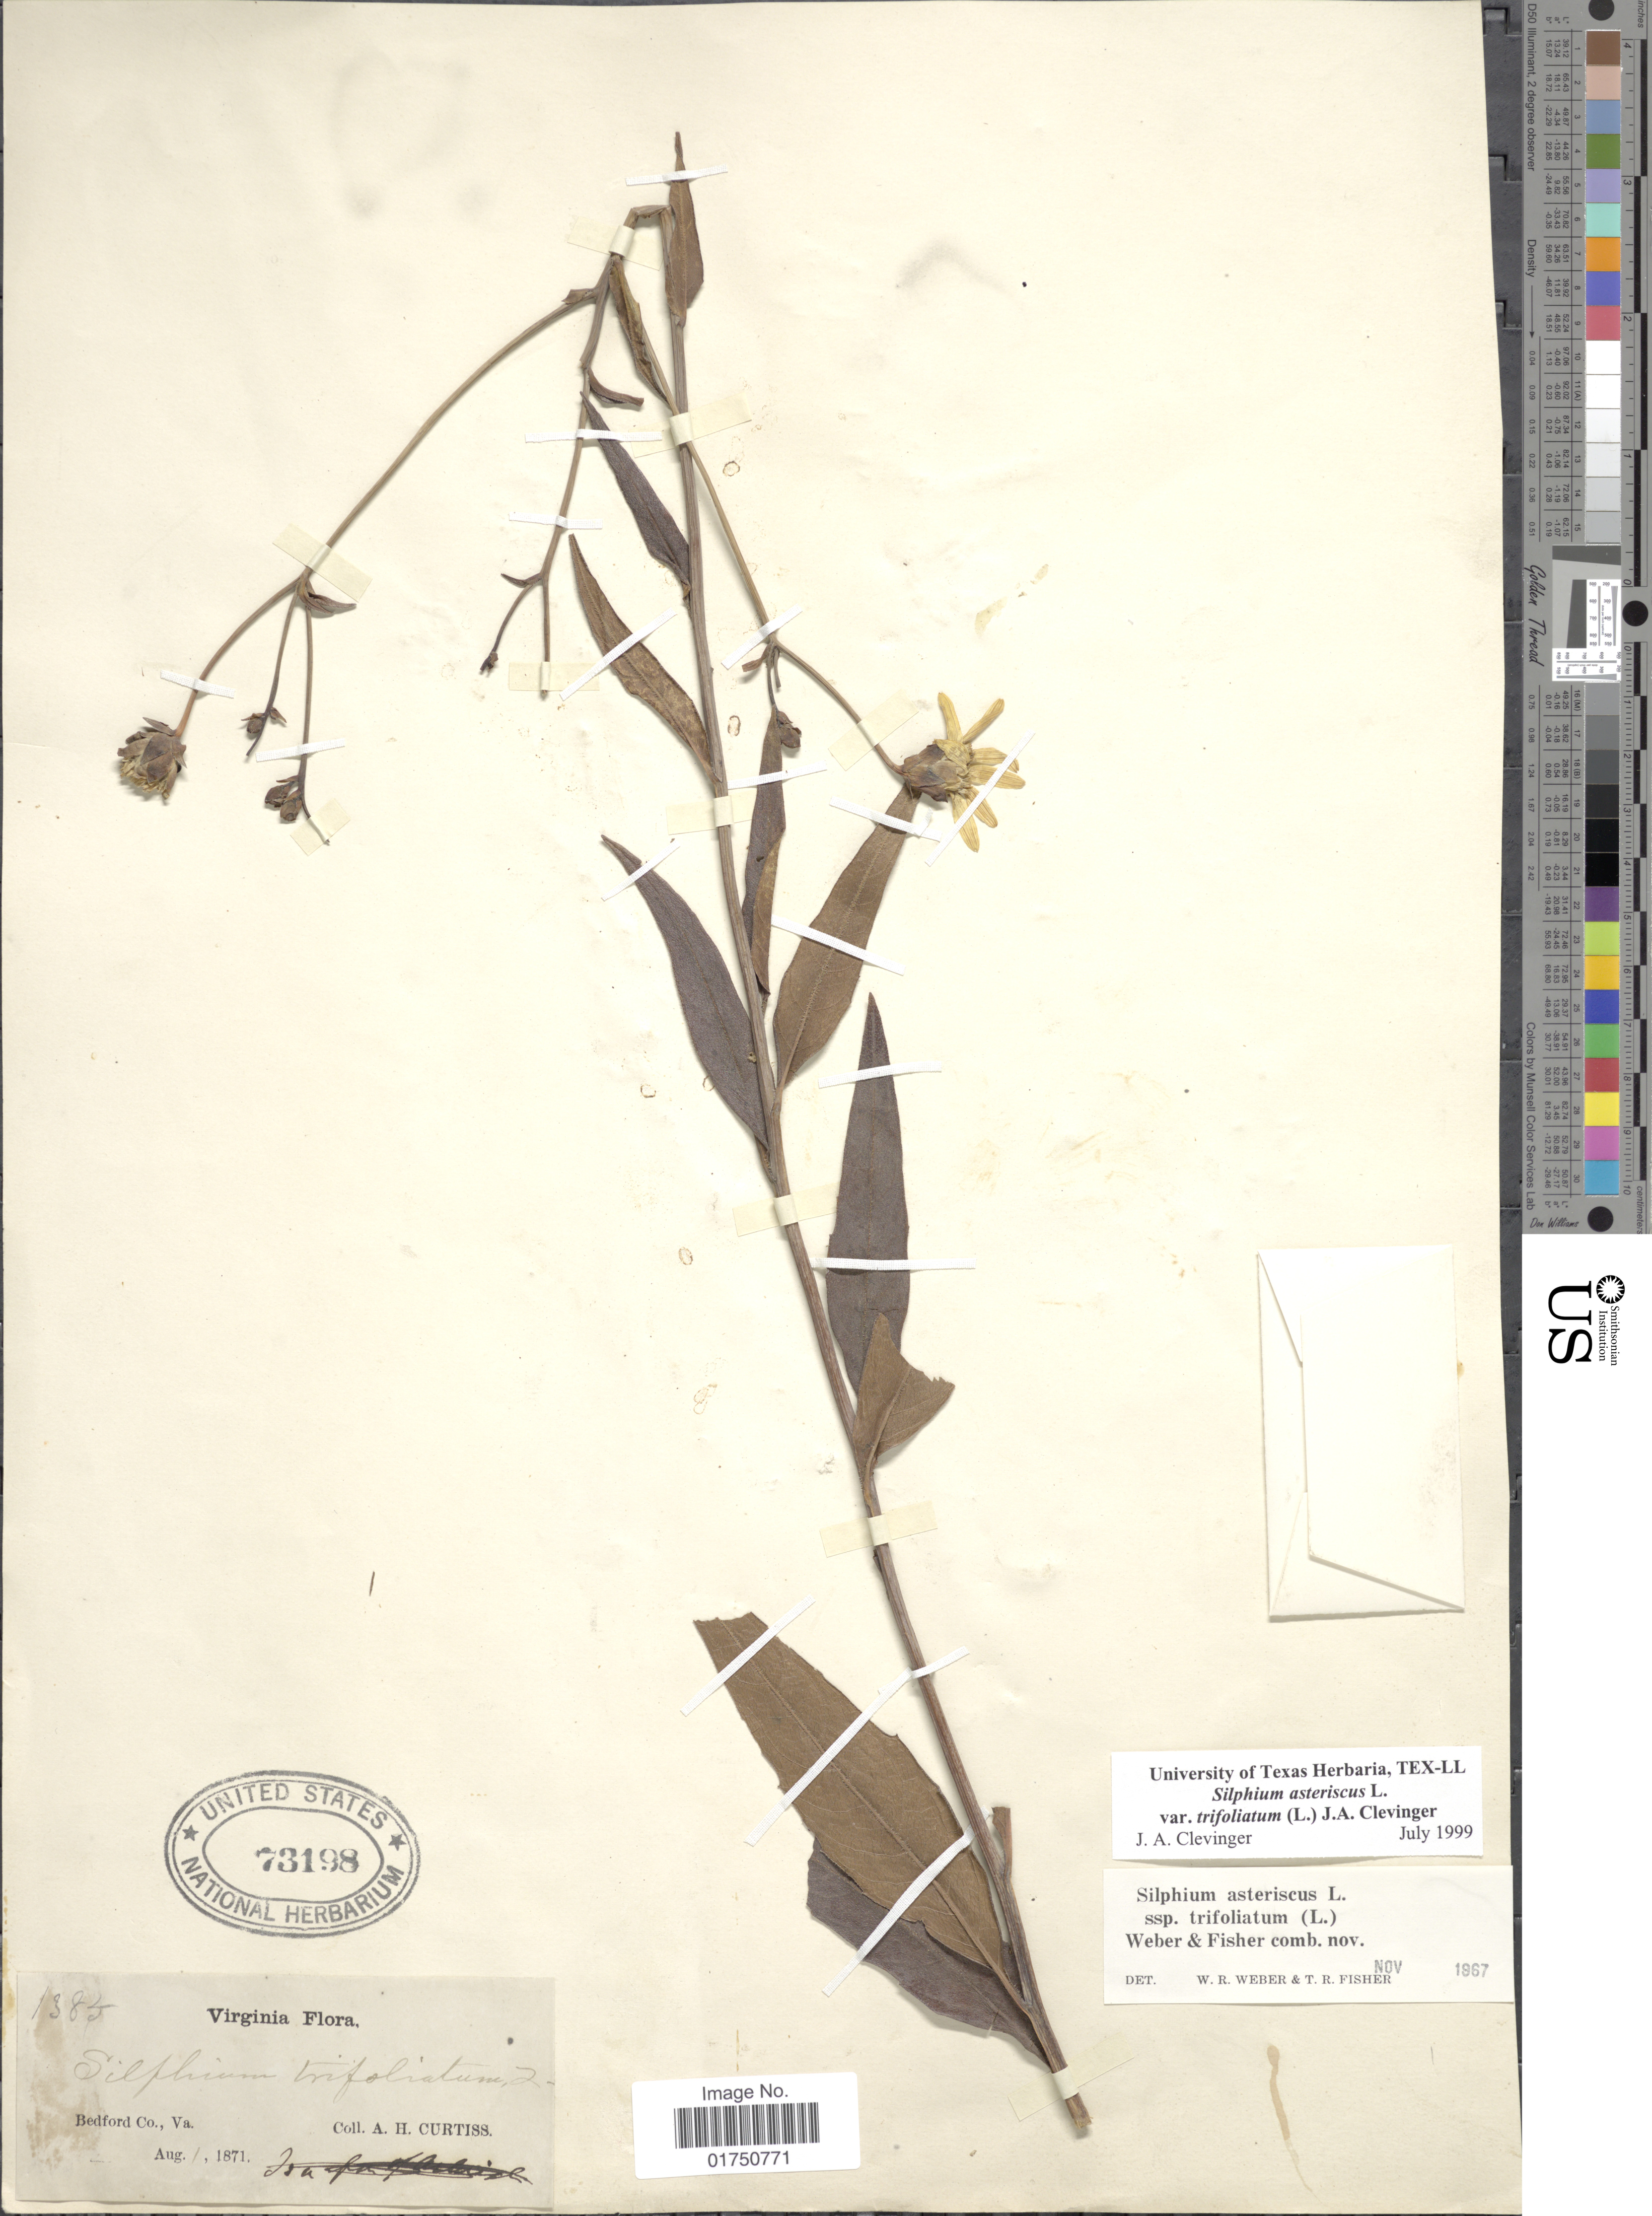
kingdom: Plantae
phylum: Tracheophyta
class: Magnoliopsida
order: Asterales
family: Asteraceae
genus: Silphium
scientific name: Silphium asteriscus var. trifoliatum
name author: (L.) Clevinger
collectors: A. H. Curtiss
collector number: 1385*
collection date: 1871-08-01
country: United States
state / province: Virginia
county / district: Bedford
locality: Bedford Co., Va.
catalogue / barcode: US 73198